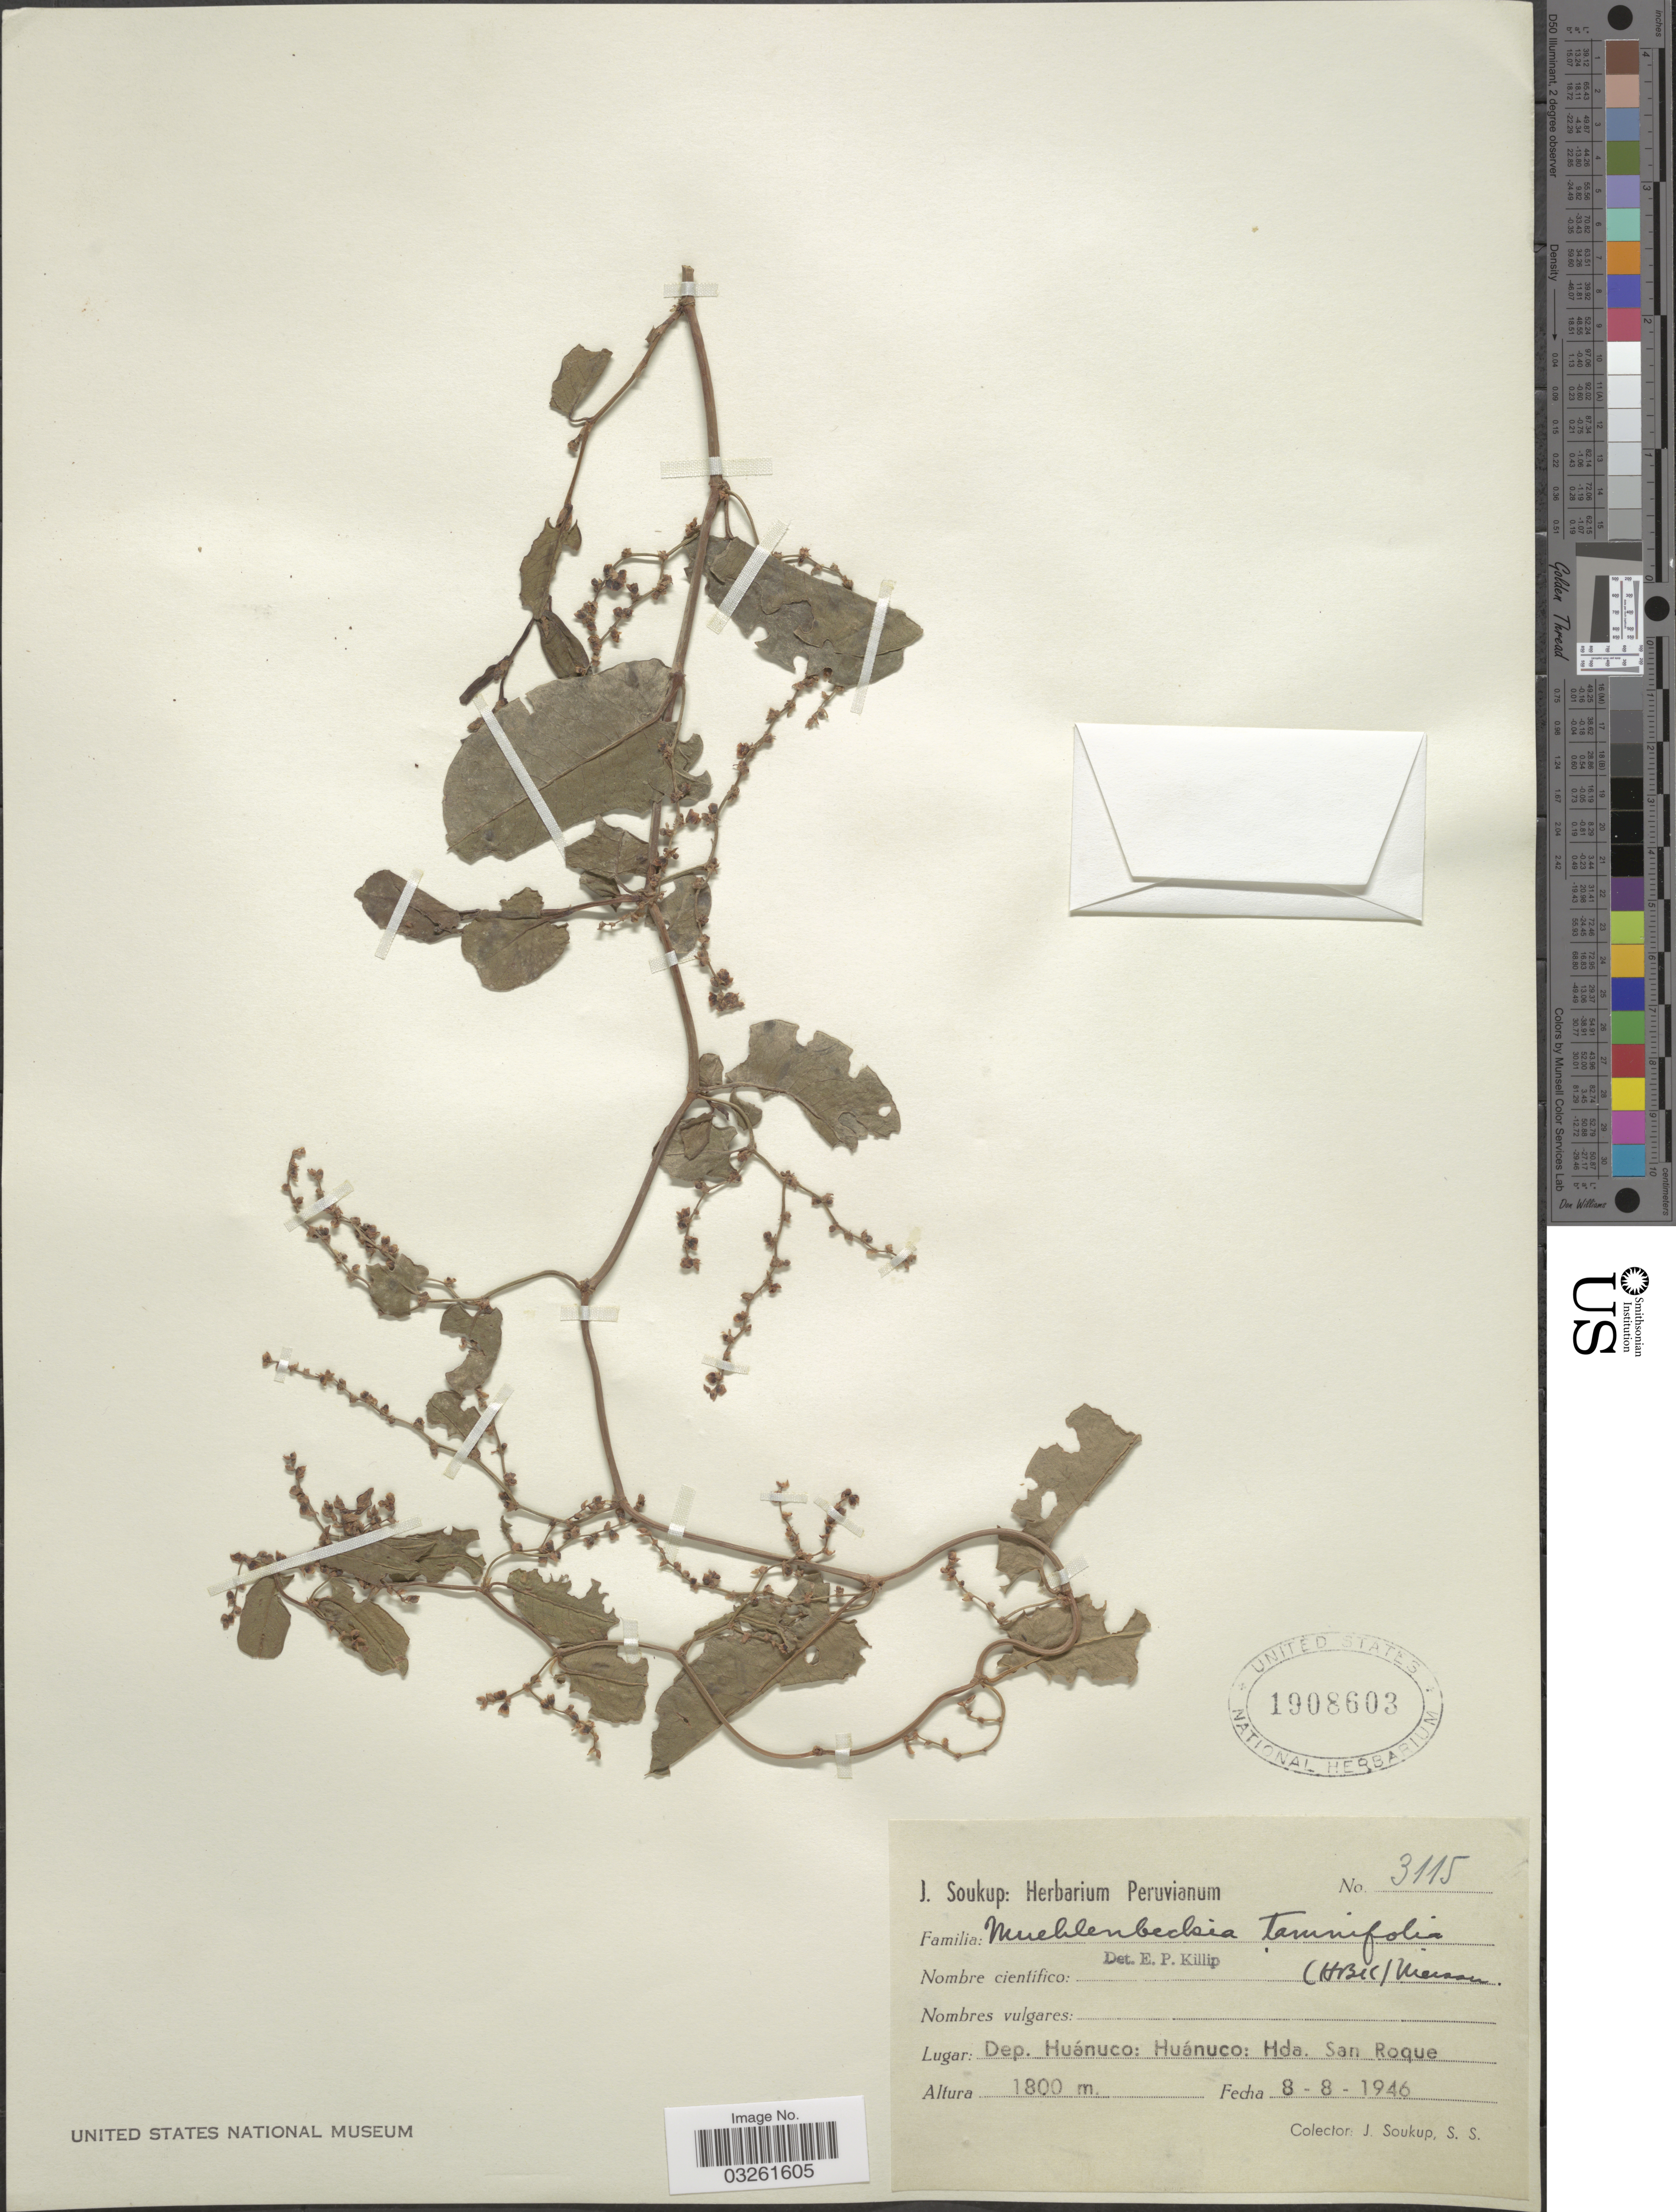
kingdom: Plantae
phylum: Tracheophyta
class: Magnoliopsida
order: Caryophyllales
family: Polygonaceae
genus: Muehlenbeckia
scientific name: Muehlenbeckia tamnifolia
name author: (Kunth) Meisn.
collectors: J. Soukup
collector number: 3115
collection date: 1946-08-08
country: Peru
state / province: Huánuco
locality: Dep. Huánuco: Huánuco: Hda. San Roque.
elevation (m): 1800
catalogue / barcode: US 1908603